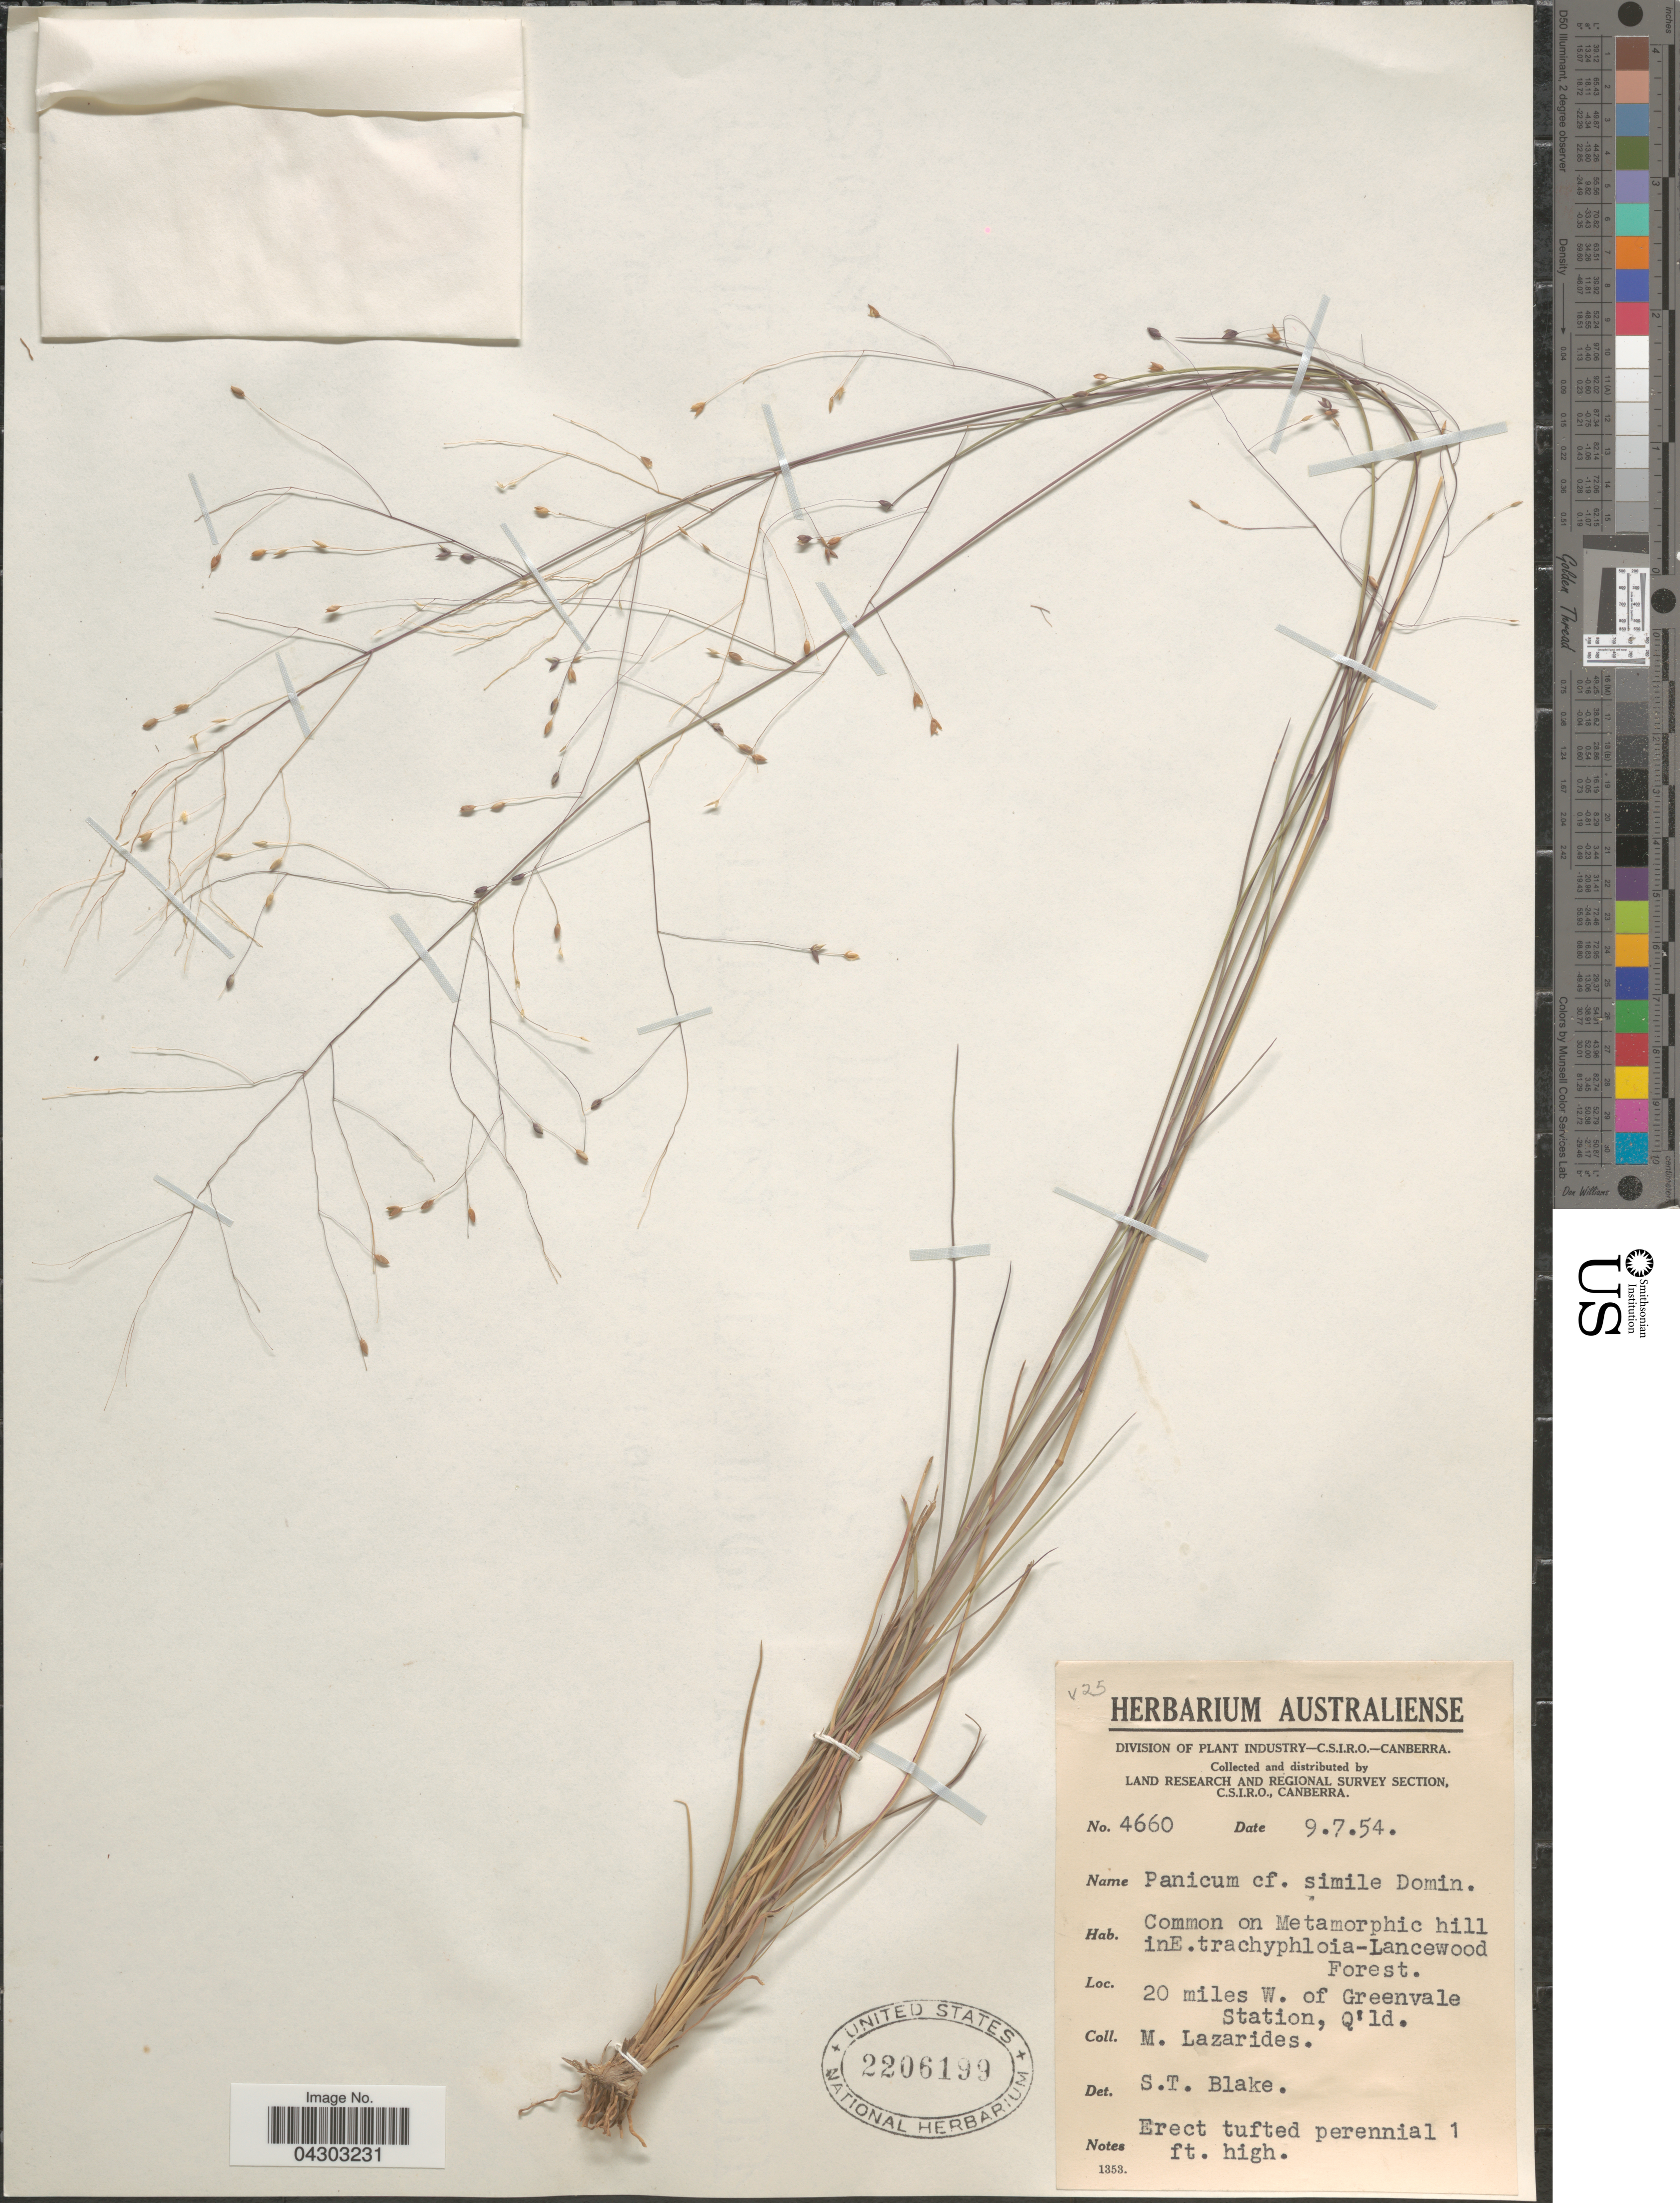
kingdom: Plantae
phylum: Tracheophyta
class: Liliopsida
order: Poales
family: Poaceae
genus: Panicum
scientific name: Panicum simile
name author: Domin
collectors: M. Lazarides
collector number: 4660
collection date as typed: Transcribed d/m/y: 9/7/54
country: Australia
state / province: Queensland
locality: Land Research and Regional Survey Section. 20 miles W. of Greenvale Station.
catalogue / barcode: US 2206199